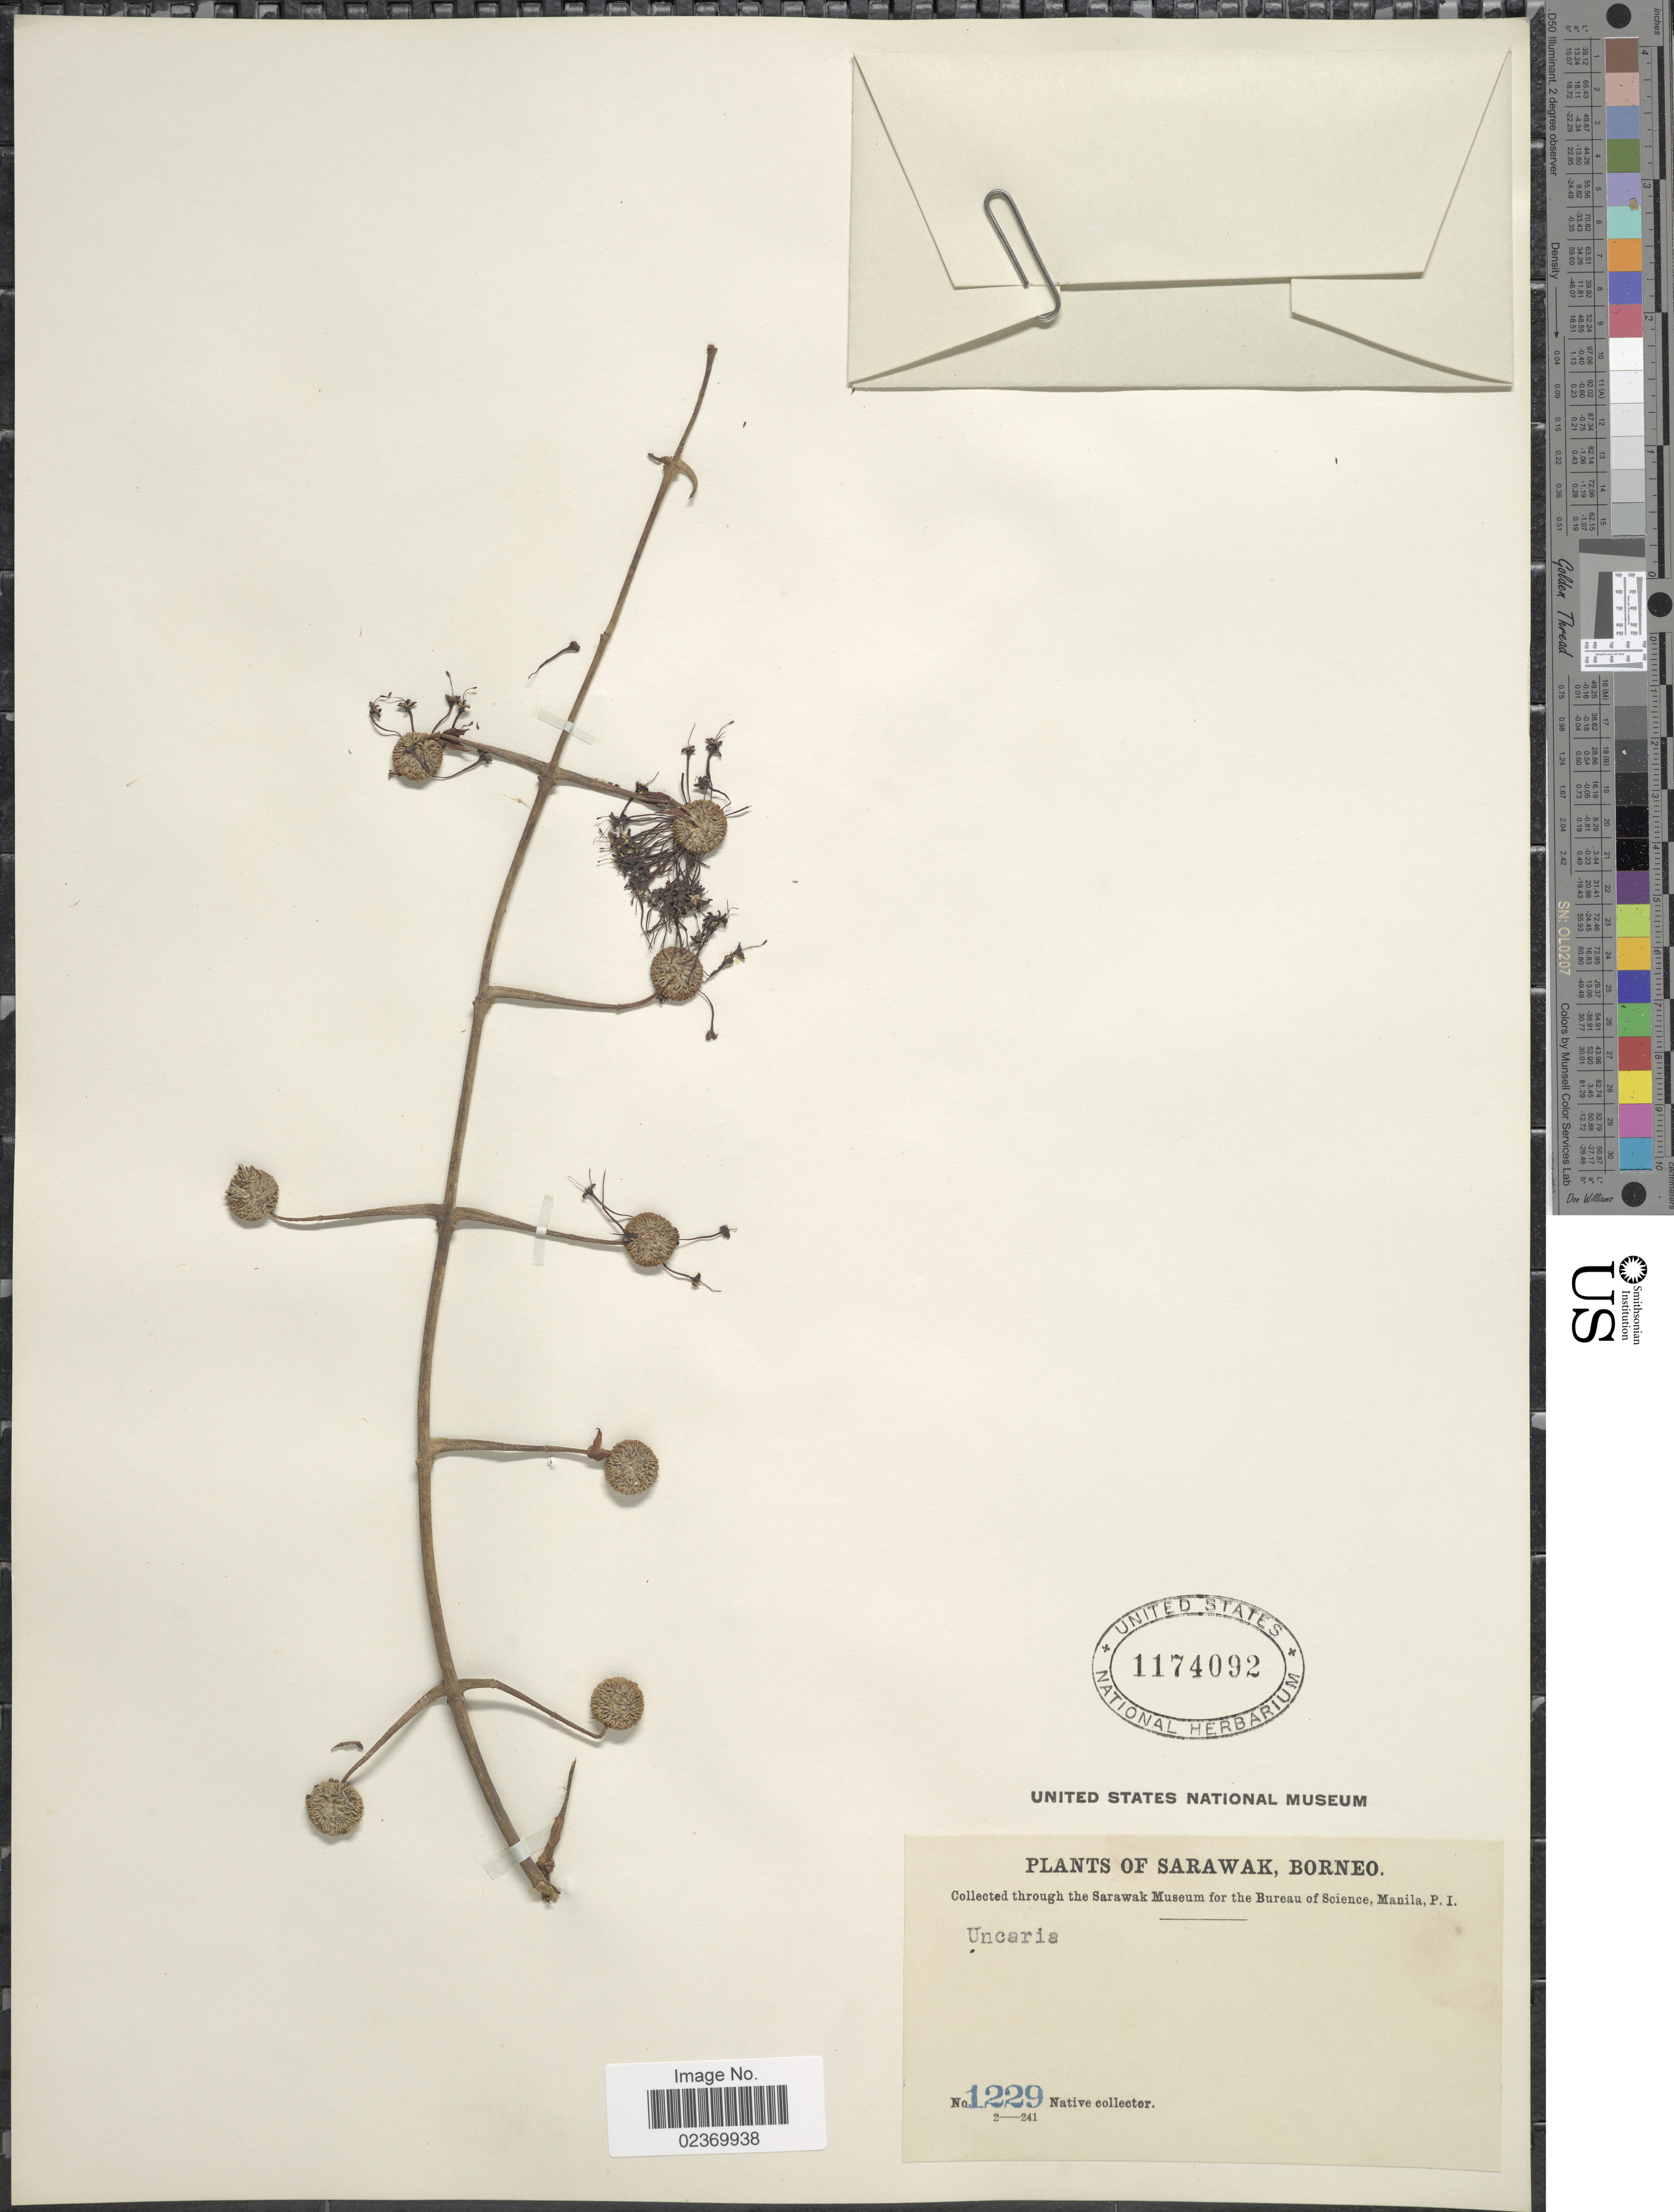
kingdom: Plantae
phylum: Tracheophyta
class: Magnoliopsida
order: Gentianales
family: Rubiaceae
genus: Uncaria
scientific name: Uncaria sp.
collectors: Native collector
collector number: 1229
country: Malaysia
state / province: Sarawak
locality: Borneo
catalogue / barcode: US 1174092